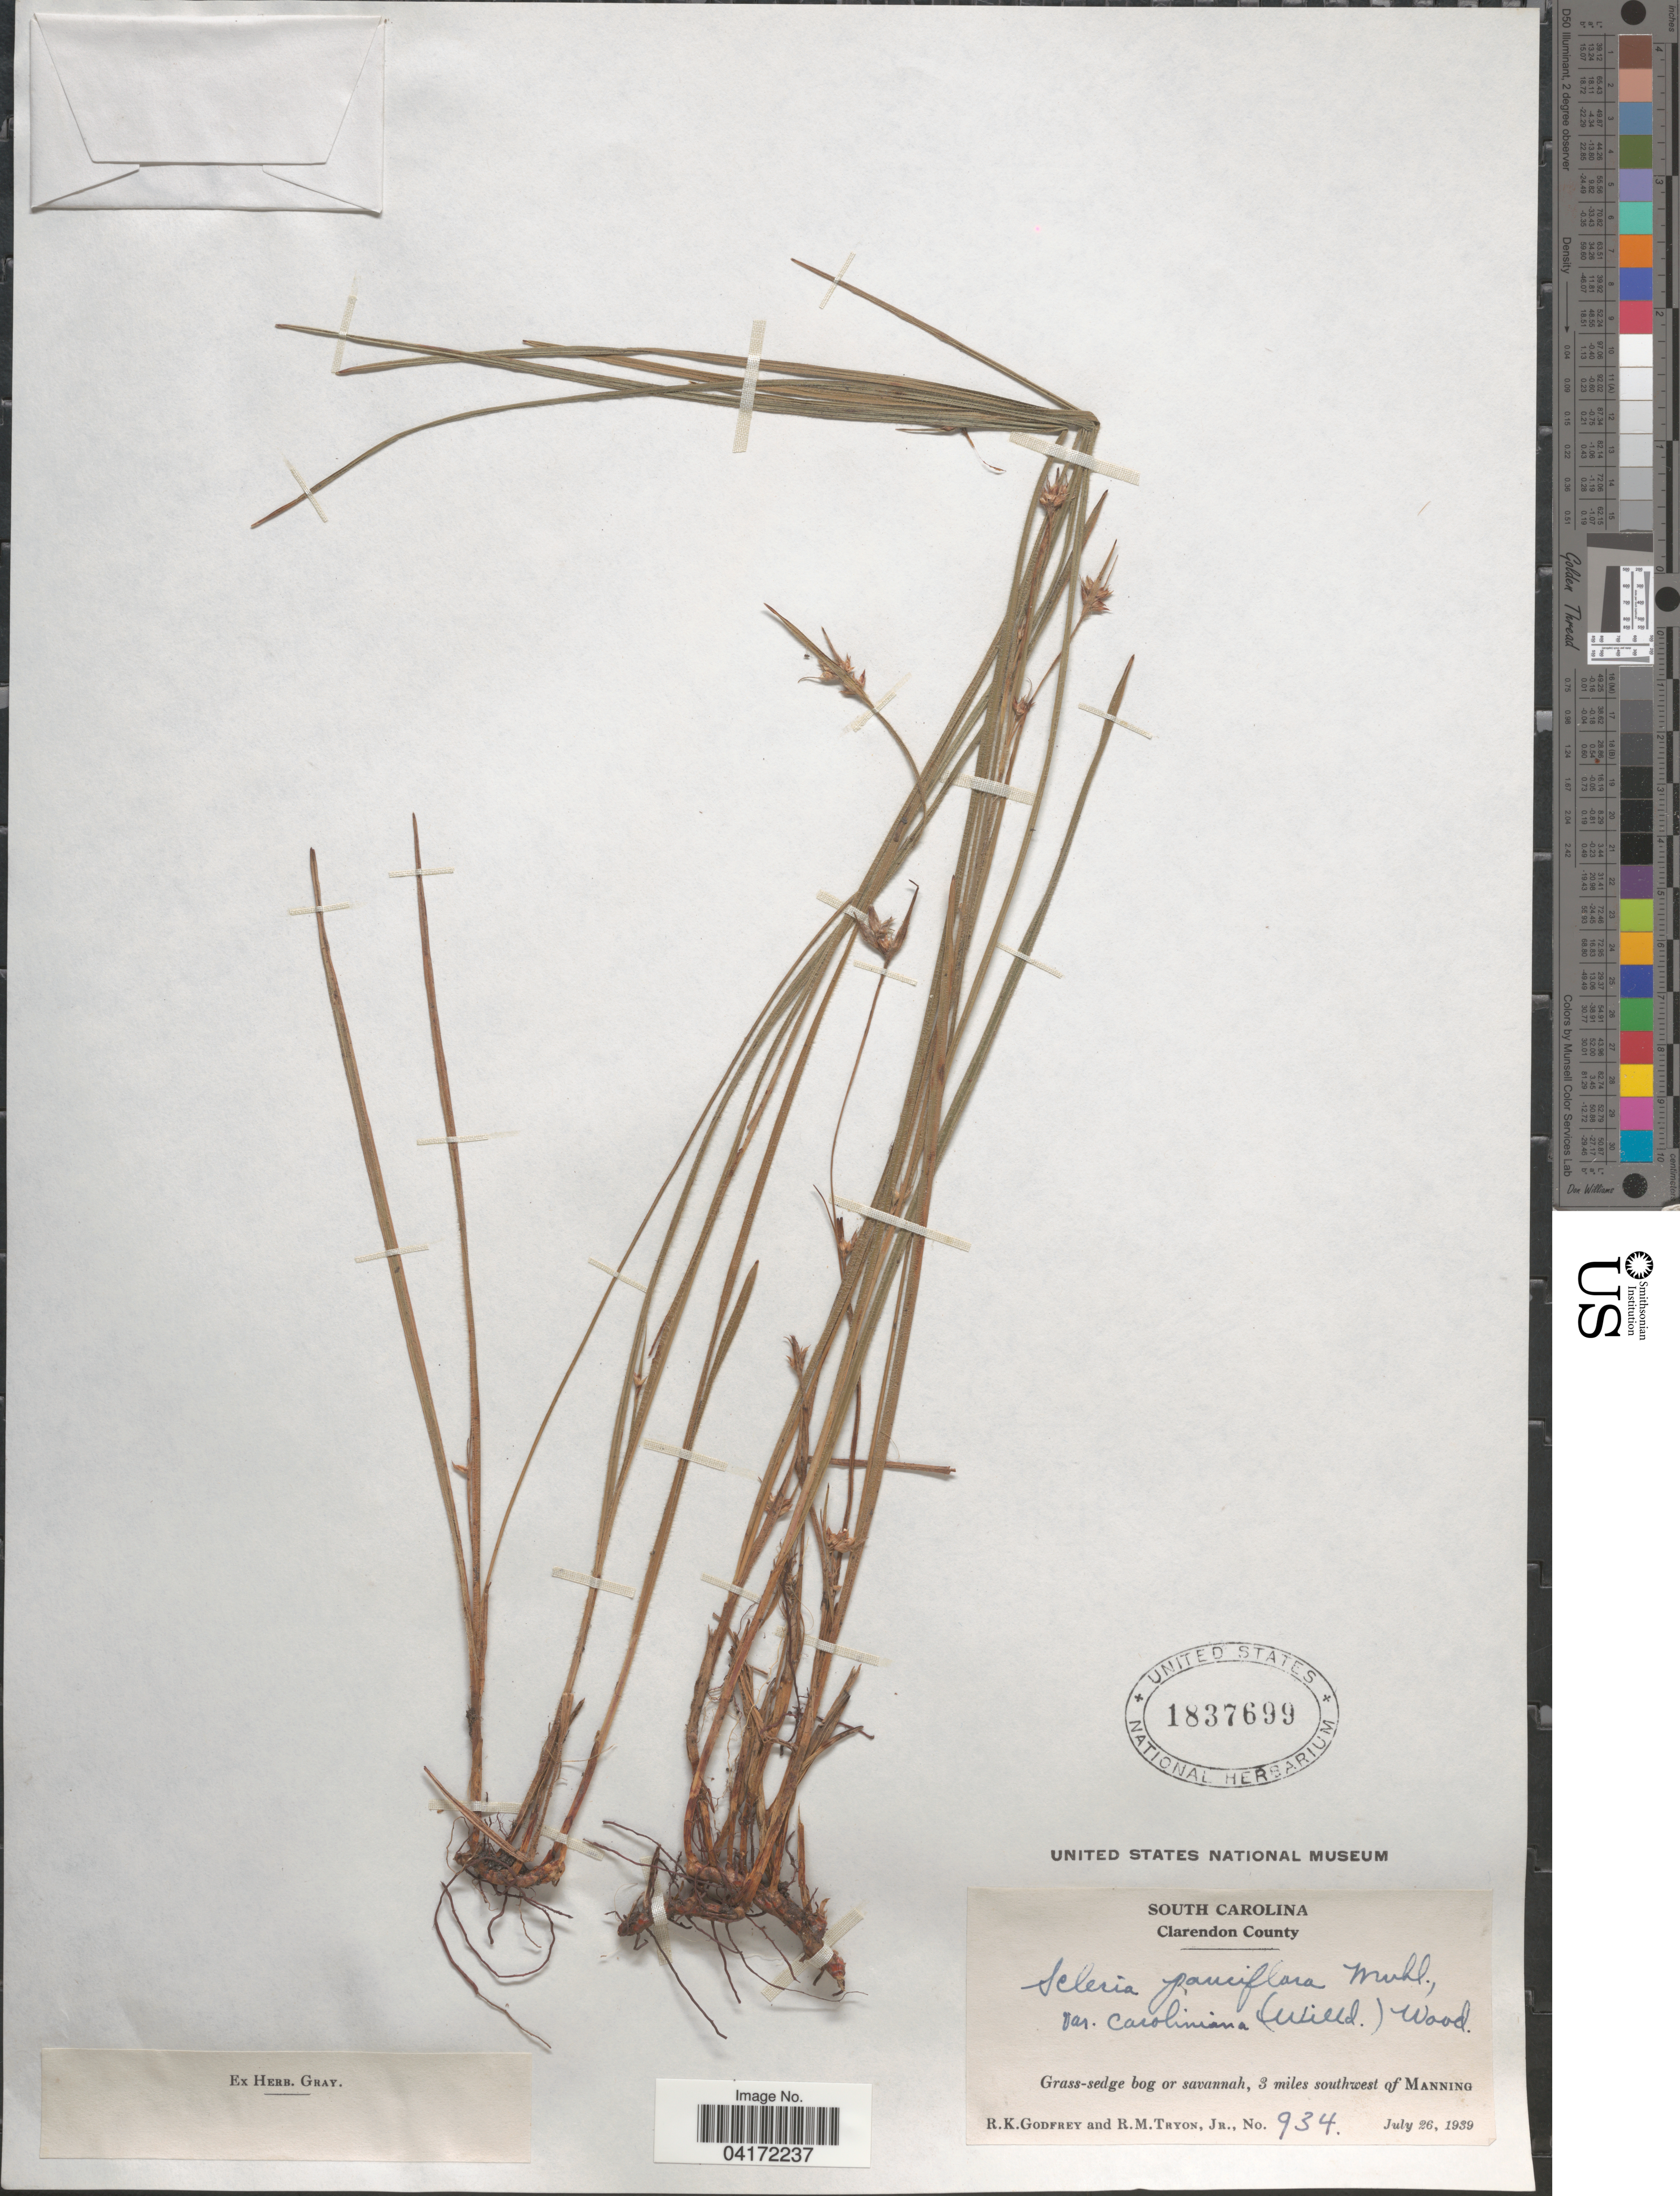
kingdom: Plantae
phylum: Tracheophyta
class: Liliopsida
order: Poales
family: Cyperaceae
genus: Scleria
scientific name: Scleria pauciflora var. caroliniana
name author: (Willd.) Alph. Wood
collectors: R. K. Godfrey & R. Tryon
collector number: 934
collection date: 1939-07-26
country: United States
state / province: South Carolina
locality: Clarendon County. 3 miles southwest of Manning.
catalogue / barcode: US 1837699